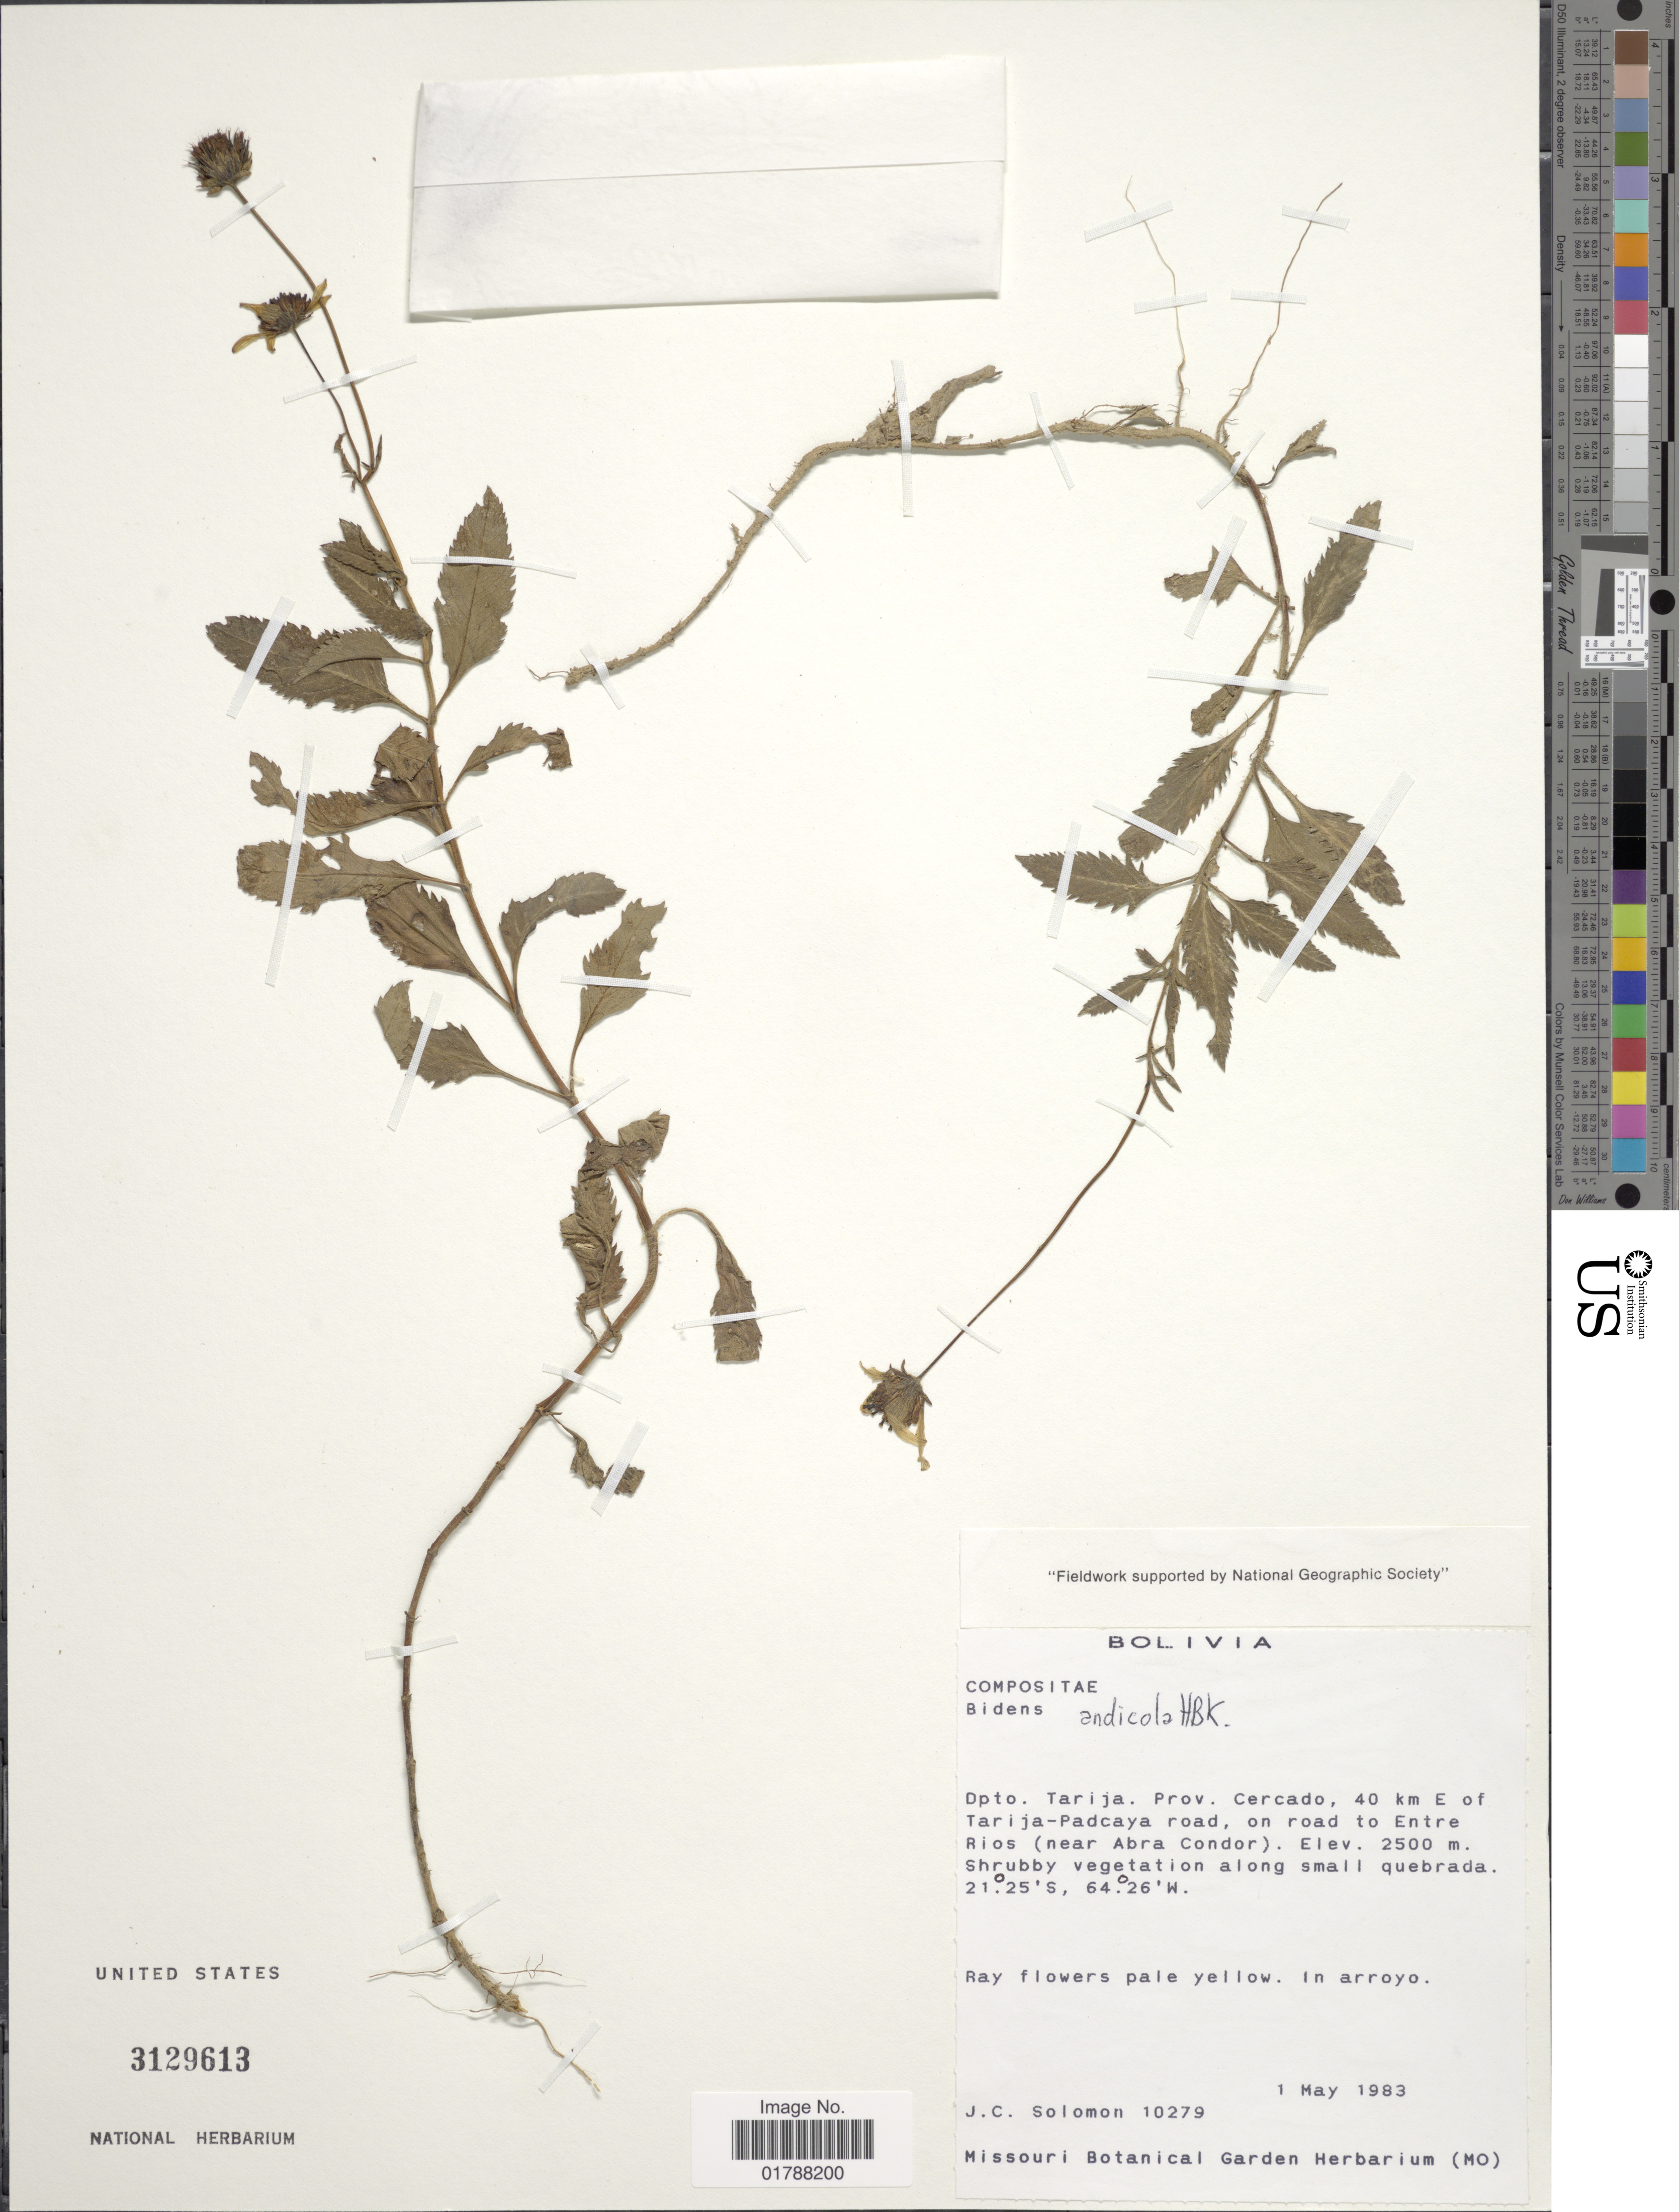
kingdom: Plantae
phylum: Tracheophyta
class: Magnoliopsida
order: Asterales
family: Asteraceae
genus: Bidens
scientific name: Bidens andicola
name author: Kunth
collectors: J. C. Solomon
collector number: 10279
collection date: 1983-05-01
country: Bolivia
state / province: Tarija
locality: Prov. Cercado, 40 km E of Tarija-Padcaya road, on road to Entre Rios (near Abra Condor)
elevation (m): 2500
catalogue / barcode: US 3129613